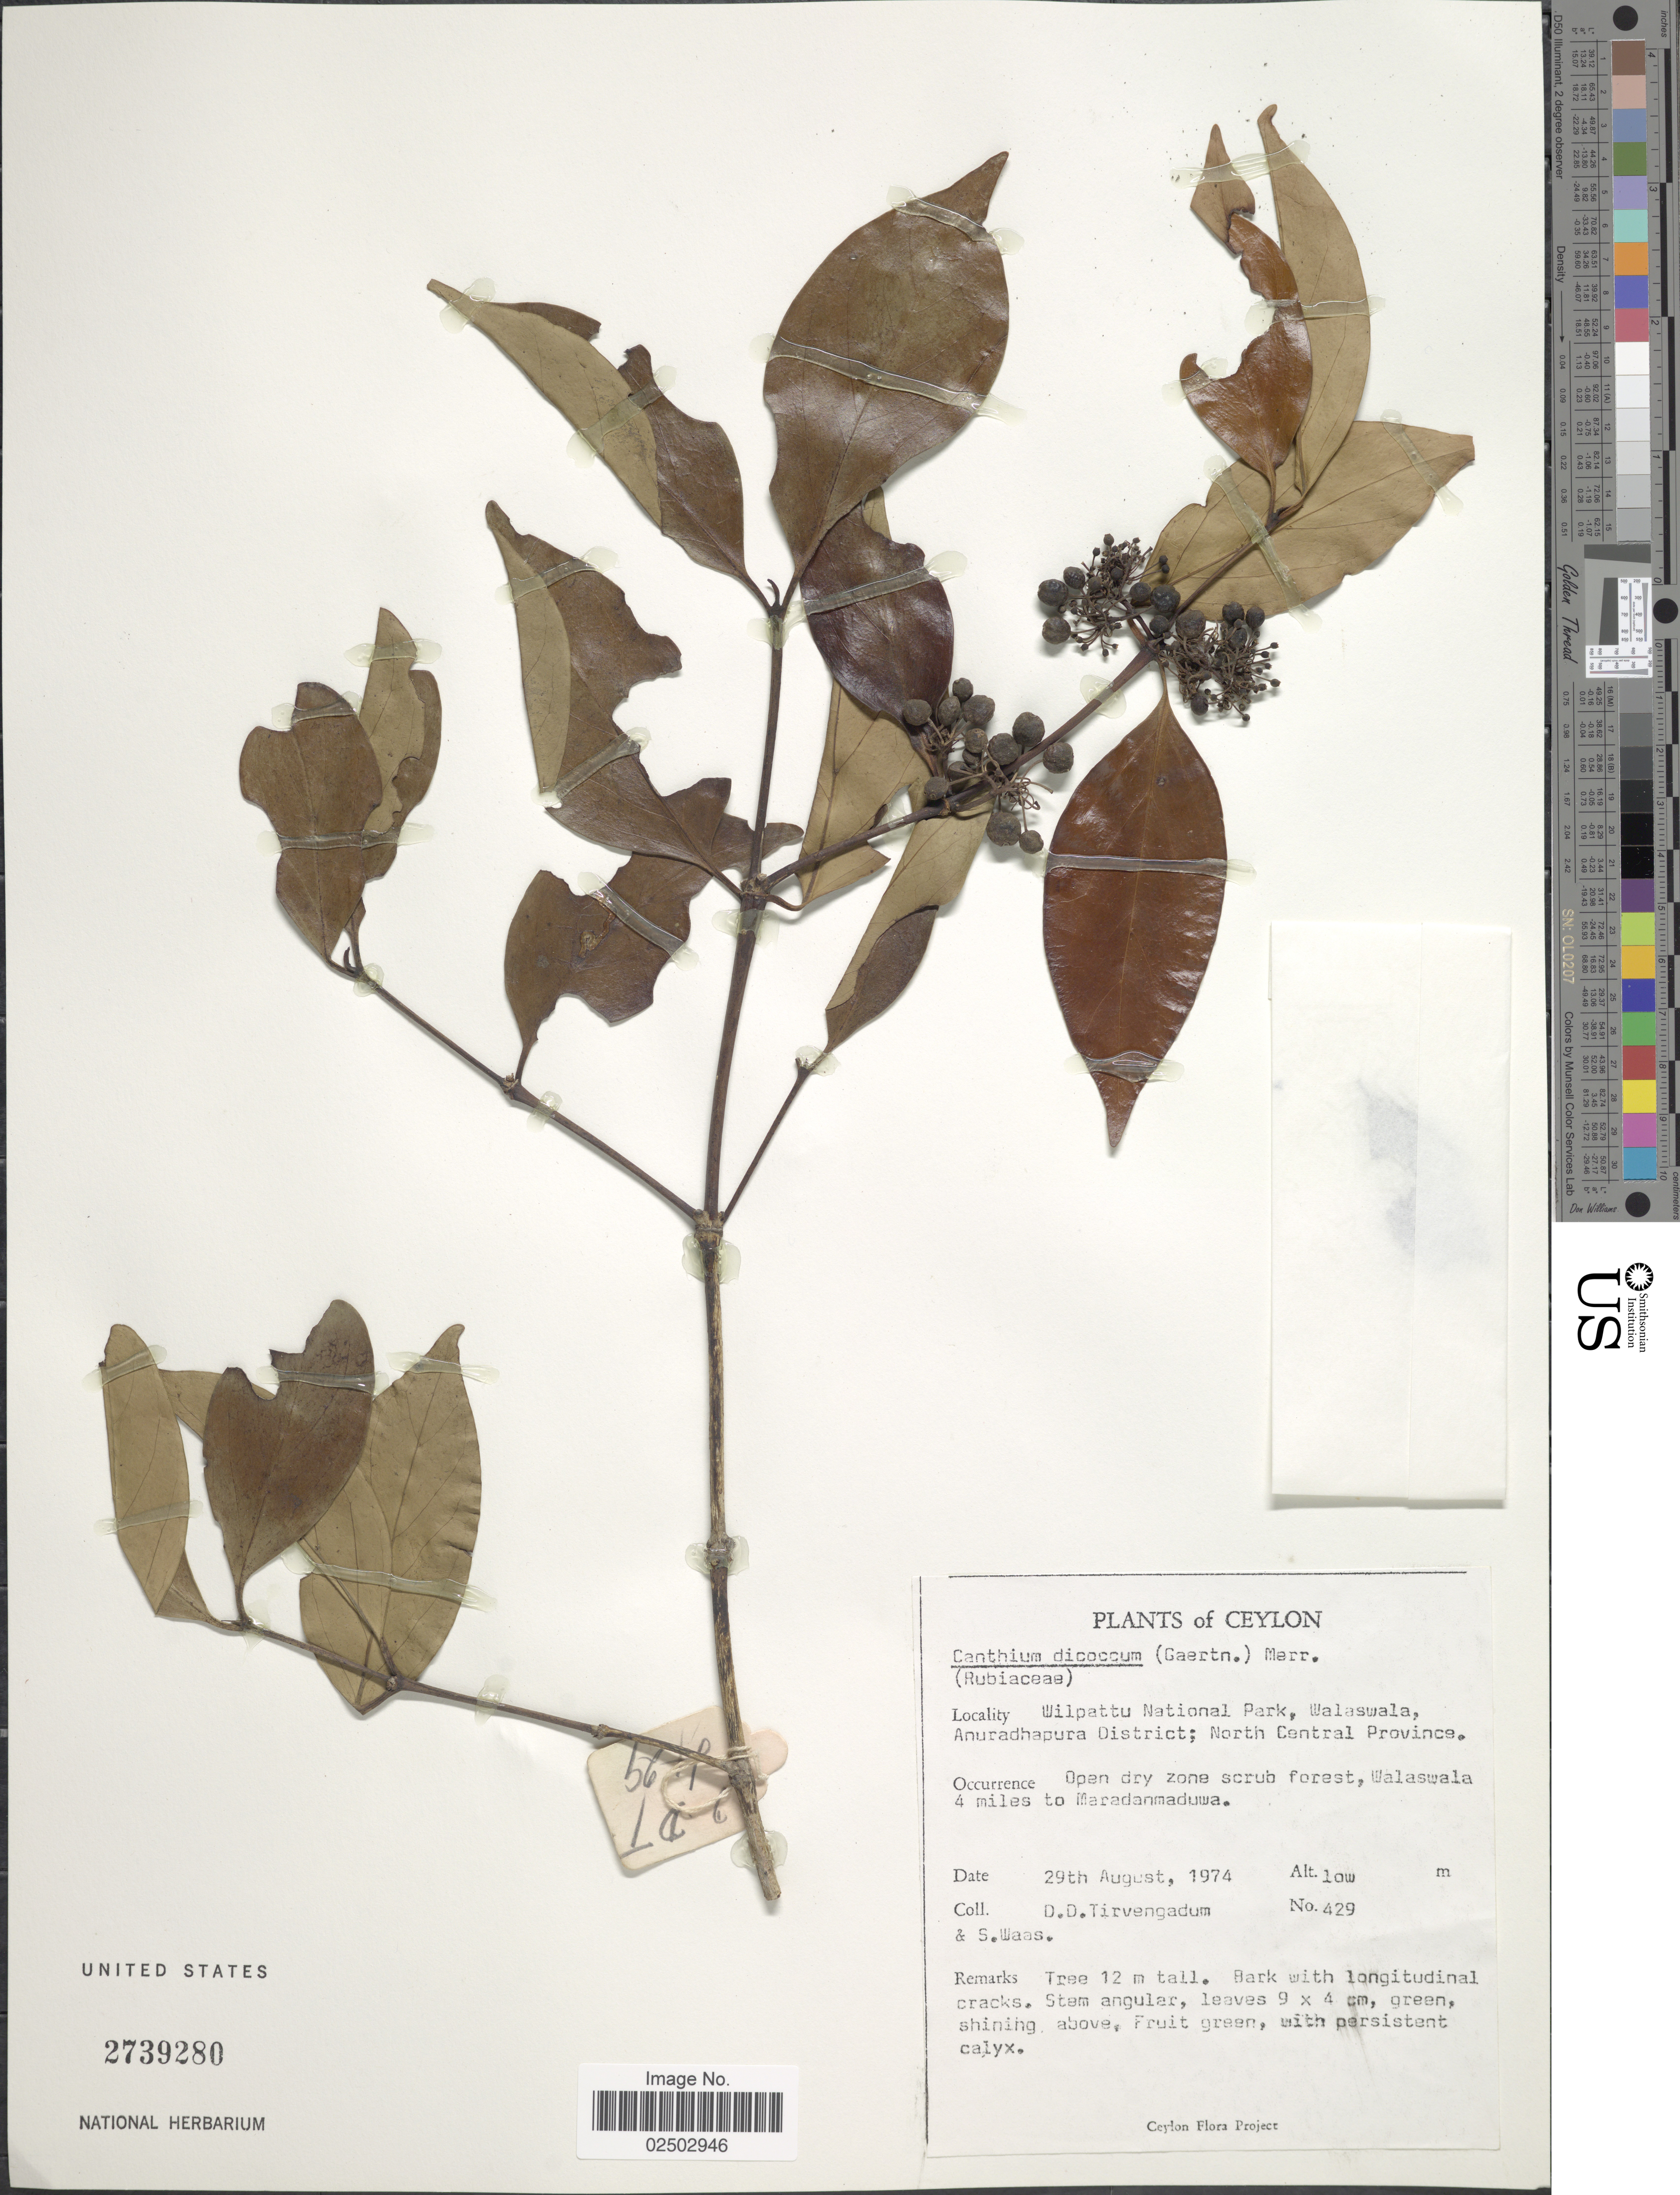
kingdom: Plantae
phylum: Tracheophyta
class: Magnoliopsida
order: Gentianales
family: Rubiaceae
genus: Canthium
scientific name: Canthium dicoccum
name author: (Gaertn.) Merr.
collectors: D. Tirvengadum & S. Waas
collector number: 429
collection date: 1974-08-29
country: Sri Lanka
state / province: North Central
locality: Ceylon, Wilpattu National Park, Walaswala Anuradhapura District, North Central Province, Walaswala 4 miles to Maradanmaduwa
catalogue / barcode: US 2739280